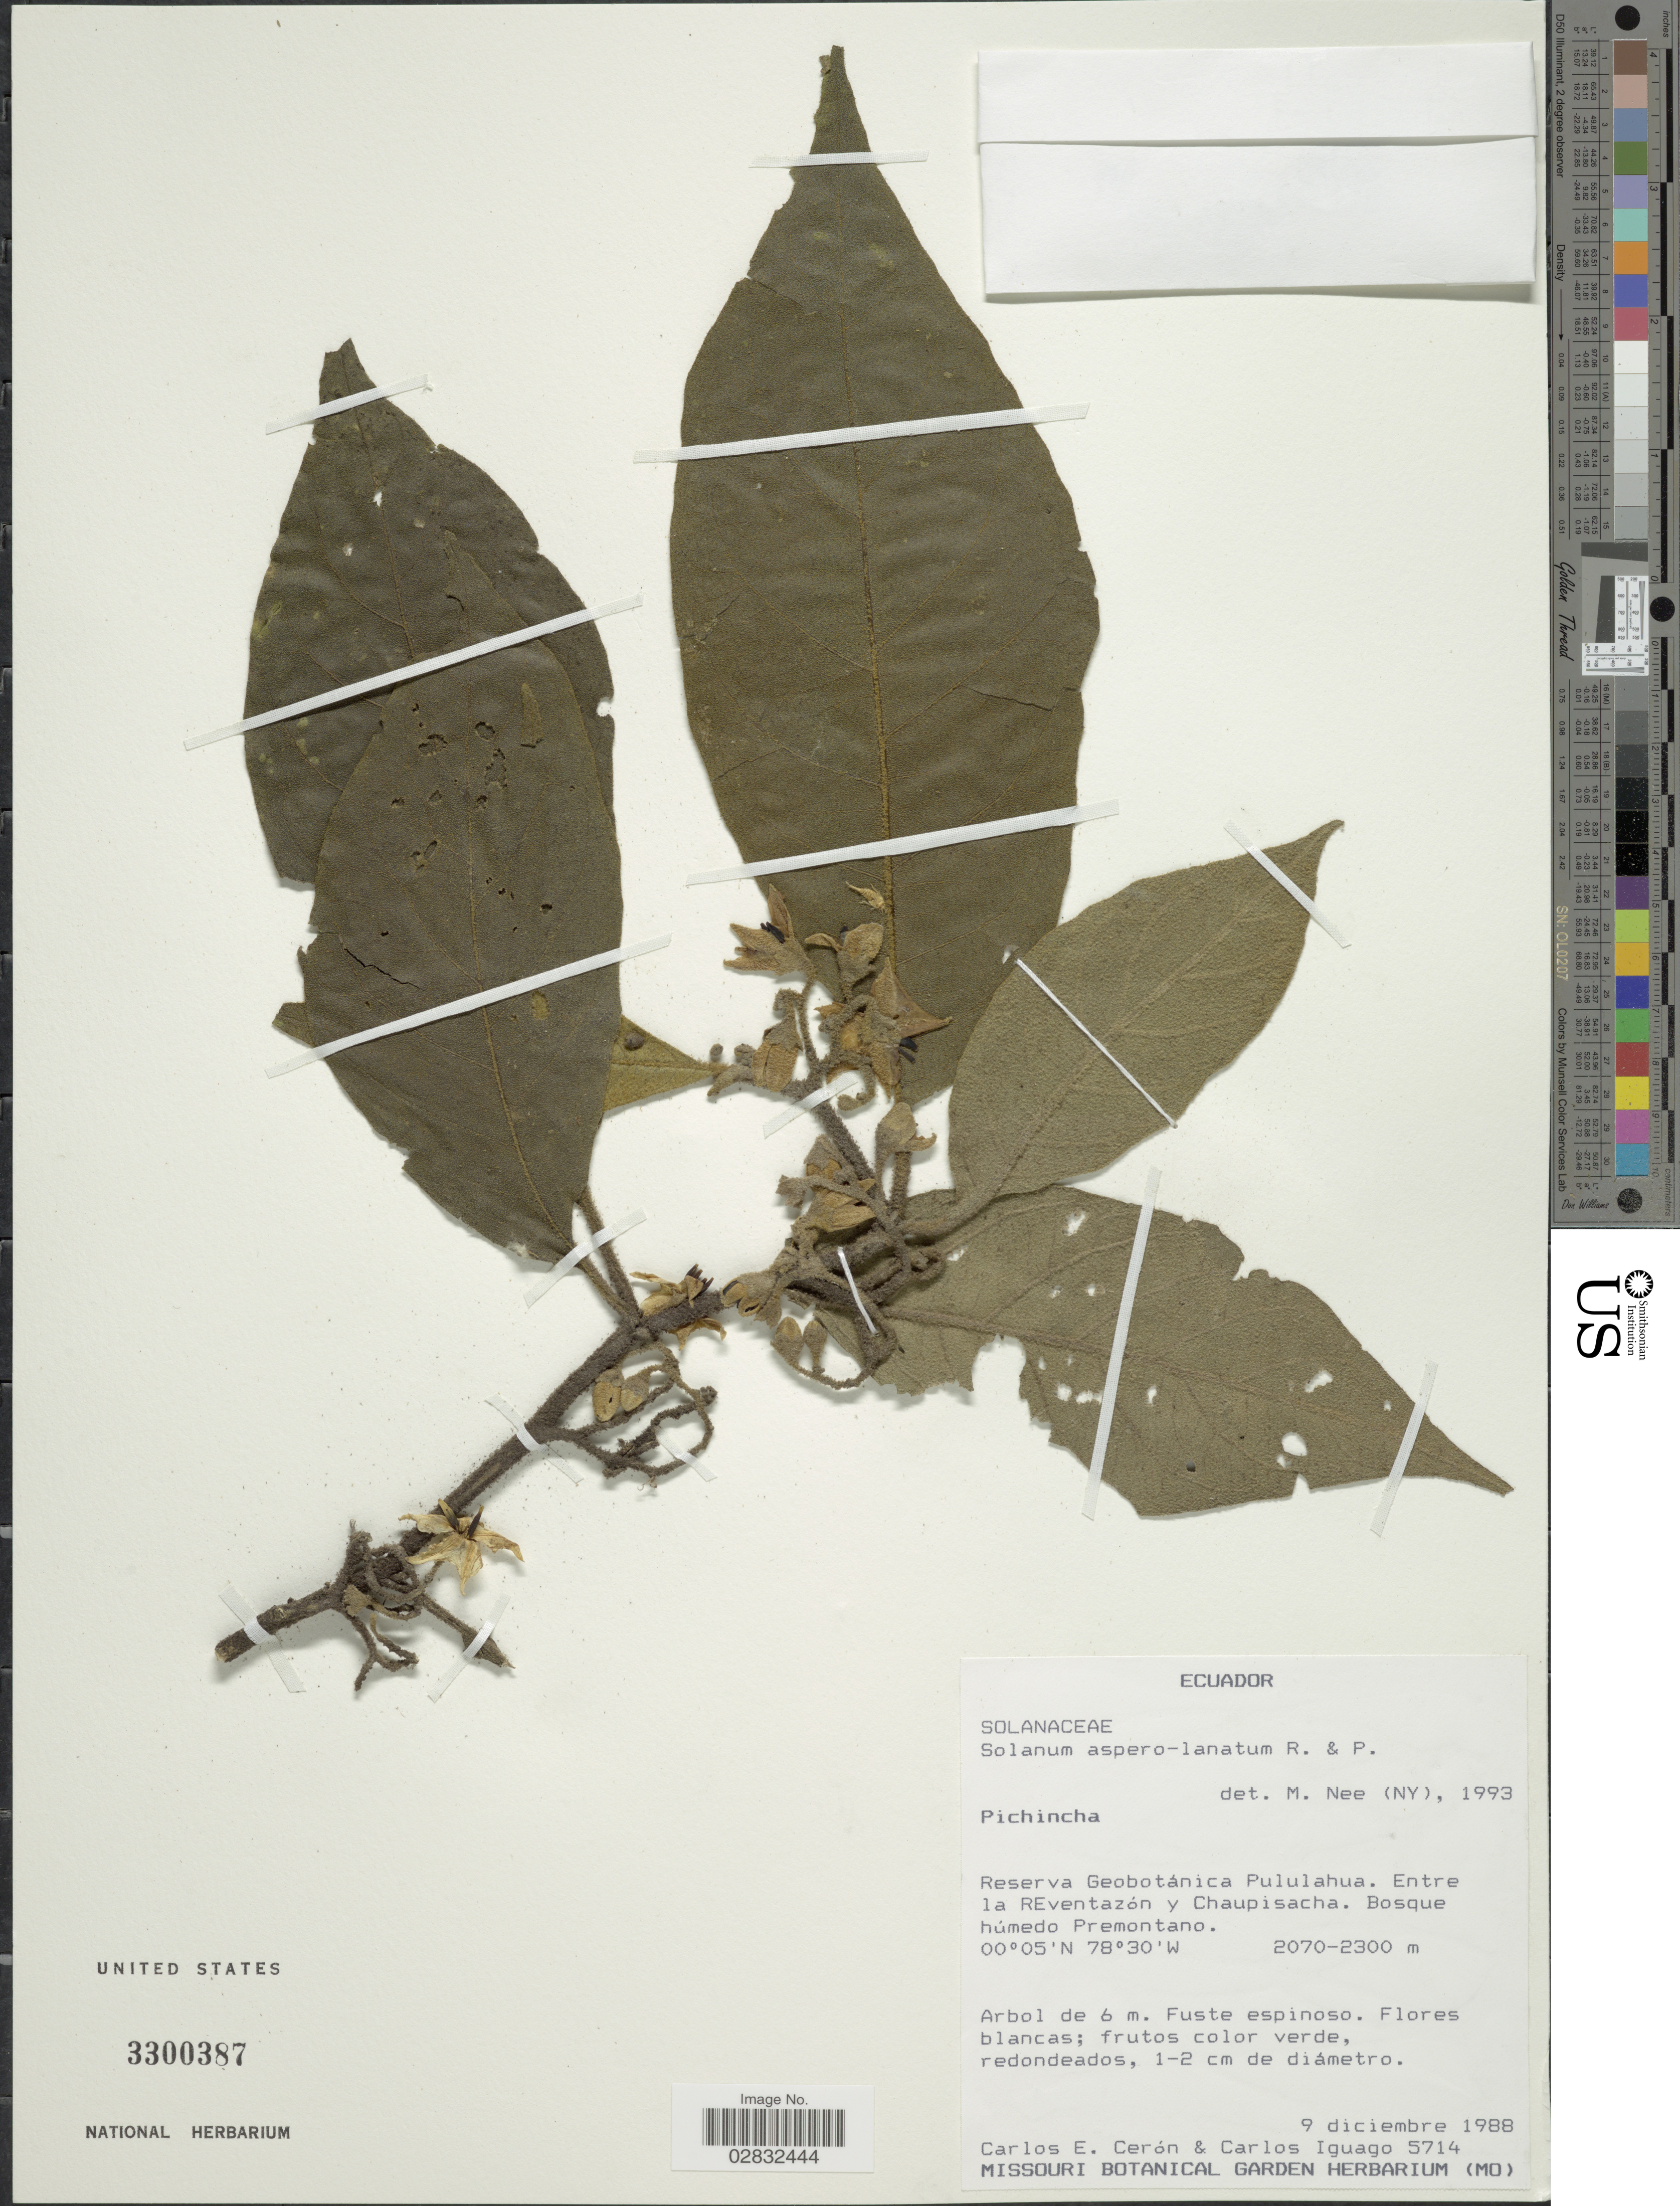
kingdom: Plantae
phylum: Tracheophyta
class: Magnoliopsida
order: Solanales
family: Solanaceae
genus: Solanum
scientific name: Solanum asperolatum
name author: Ruiz & Pav.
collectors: C. E. Cerón M. & C. Iguago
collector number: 5714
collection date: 1988-12-09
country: Ecuador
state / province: Pichincha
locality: Pichincha, Reserva Geobotánica Pululahua, Entre la Reventazón y Chaupisacha.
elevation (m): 2070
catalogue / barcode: US 3300387